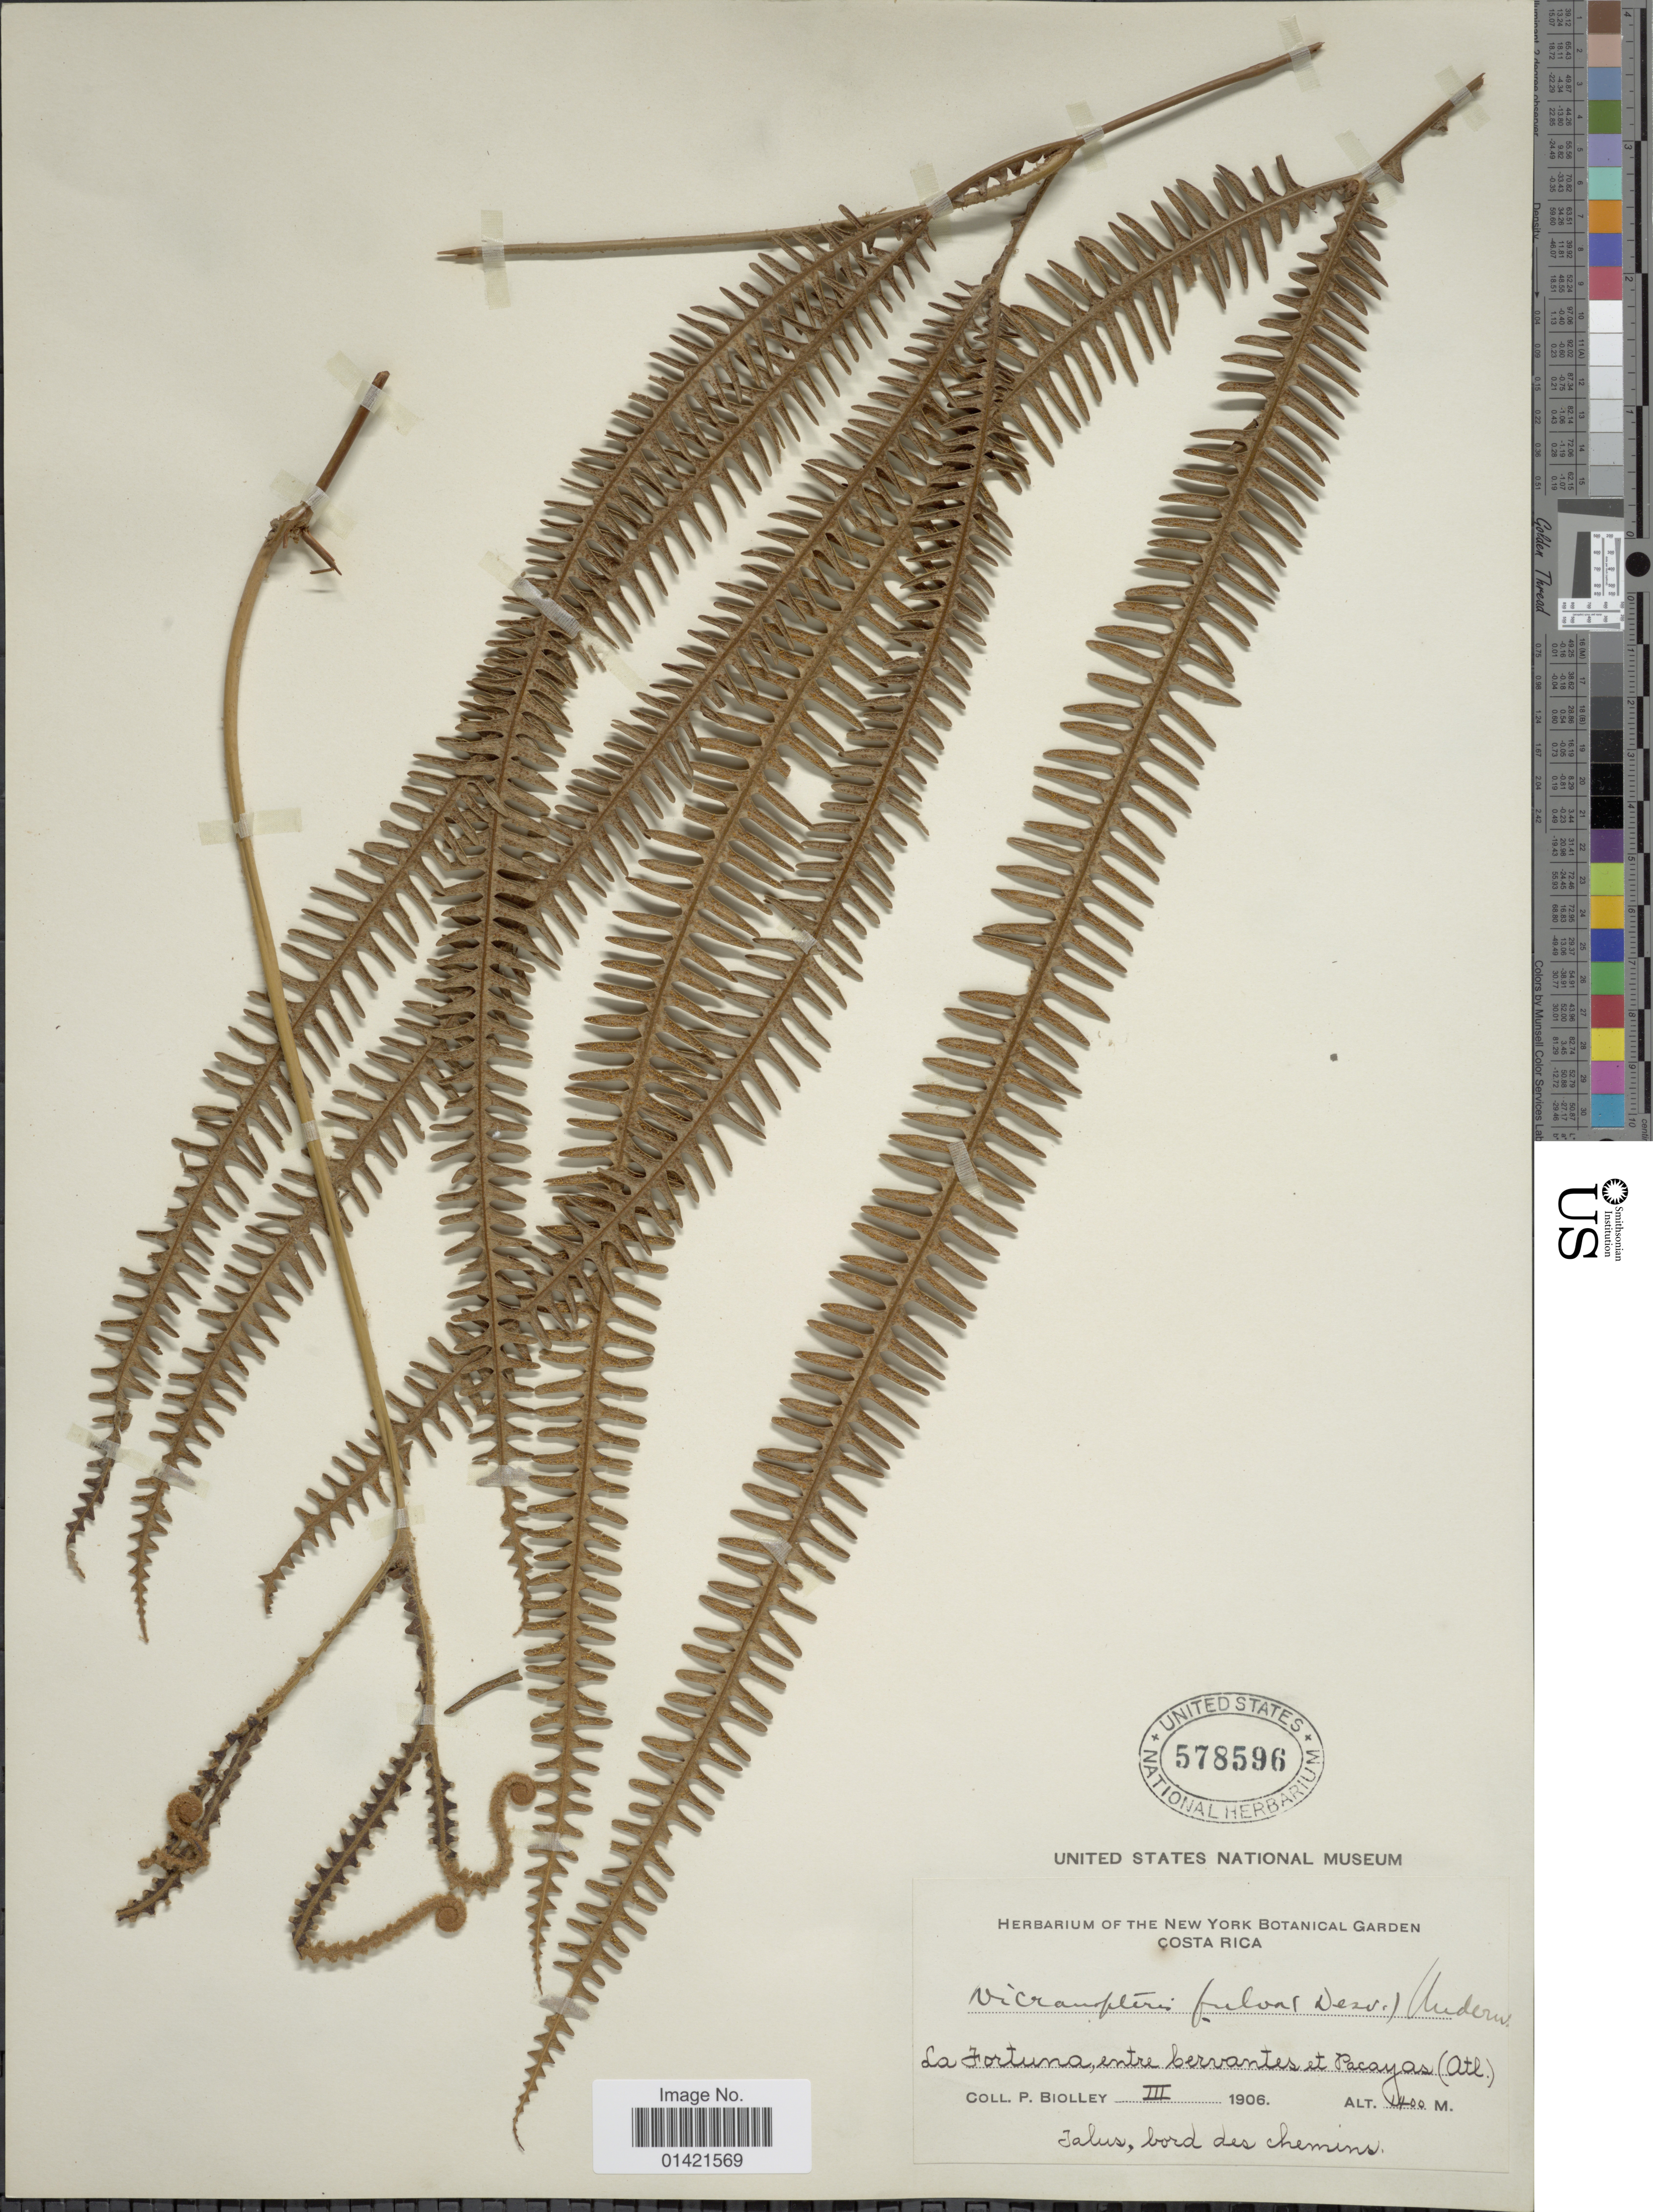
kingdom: Plantae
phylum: Tracheophyta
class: Polypodiopsida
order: Gleicheniales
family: Gleicheniaceae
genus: Sticherus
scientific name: Sticherus bifidus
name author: (Willd.) Ching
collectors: P. Biolley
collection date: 1906-03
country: Costa Rica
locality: La Fortuna, entre Cervantes et Pacayas (Atl.)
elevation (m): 1400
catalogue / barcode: US 578596